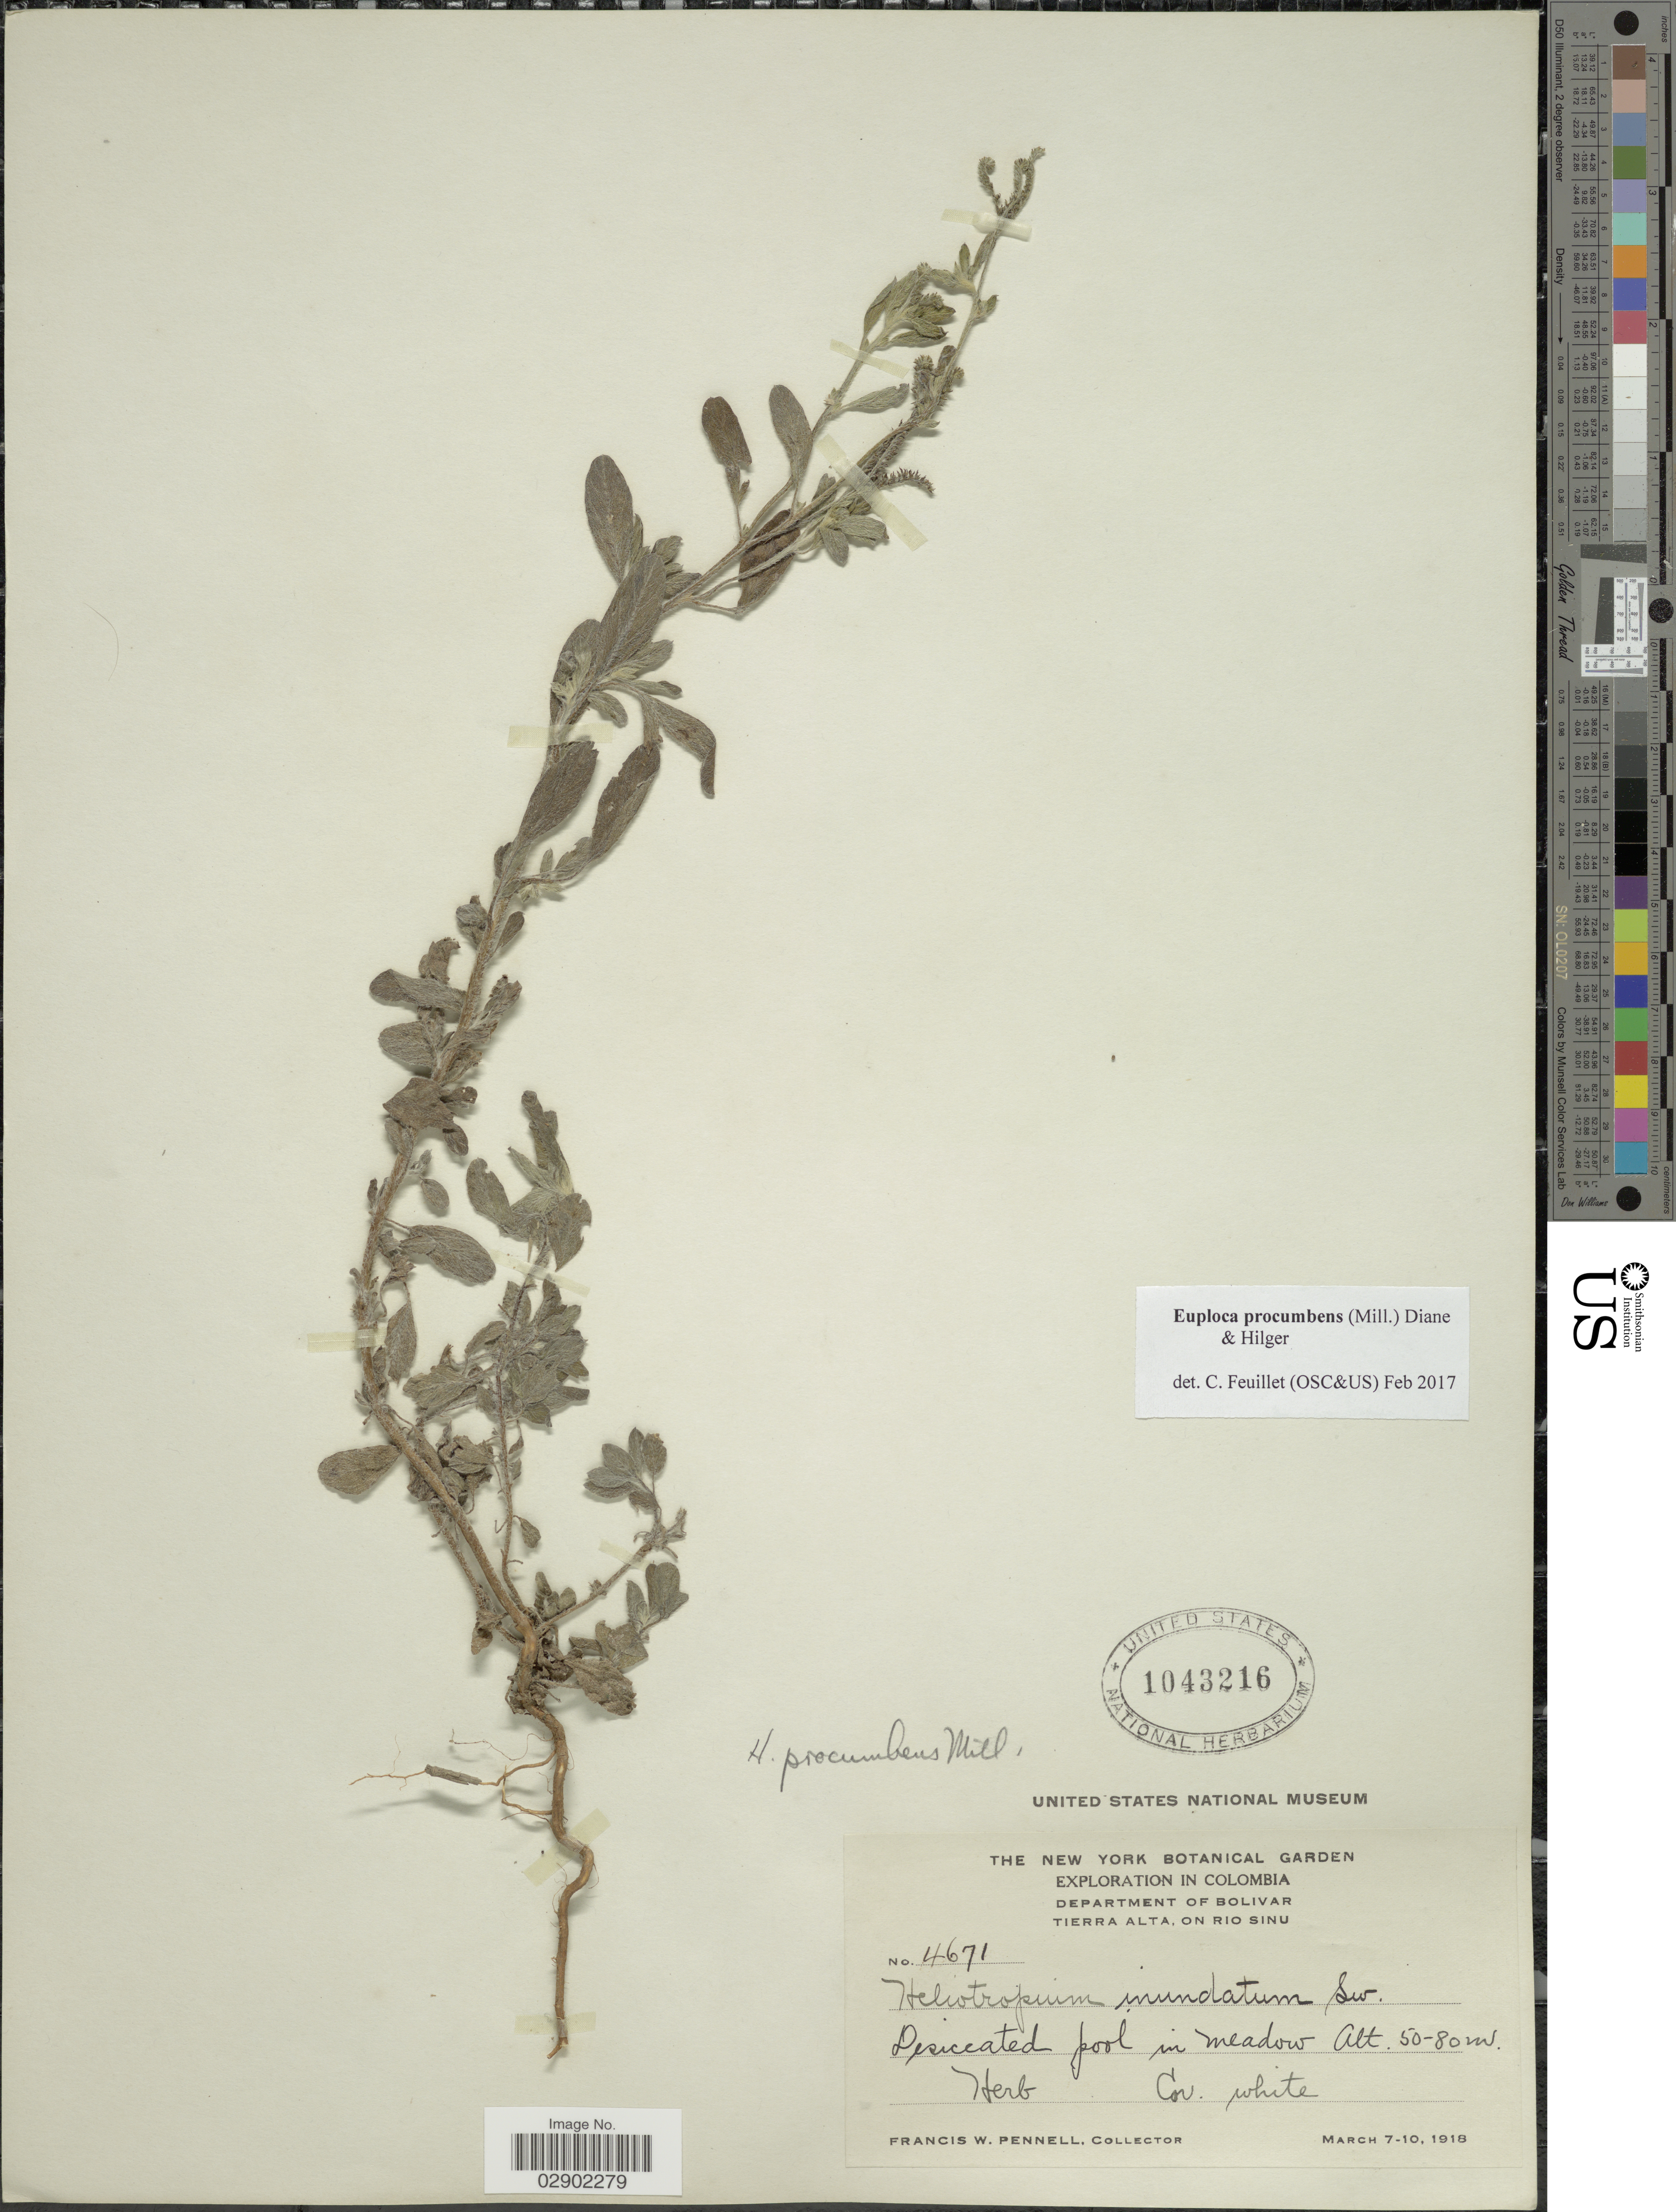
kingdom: Plantae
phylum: Tracheophyta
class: Magnoliopsida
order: Boraginales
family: Heliotropiaceae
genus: Euploca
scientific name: Euploca procumbens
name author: (Mill.) Diane & Hilger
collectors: F. W. Pennell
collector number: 4671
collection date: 1918-03-07/1918-03-10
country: Colombia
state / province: Bolívar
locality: Department of Bolivar. Tierra Alta, on Rio Sinu. Desiccated pool in meadow.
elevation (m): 50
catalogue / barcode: US 1043216